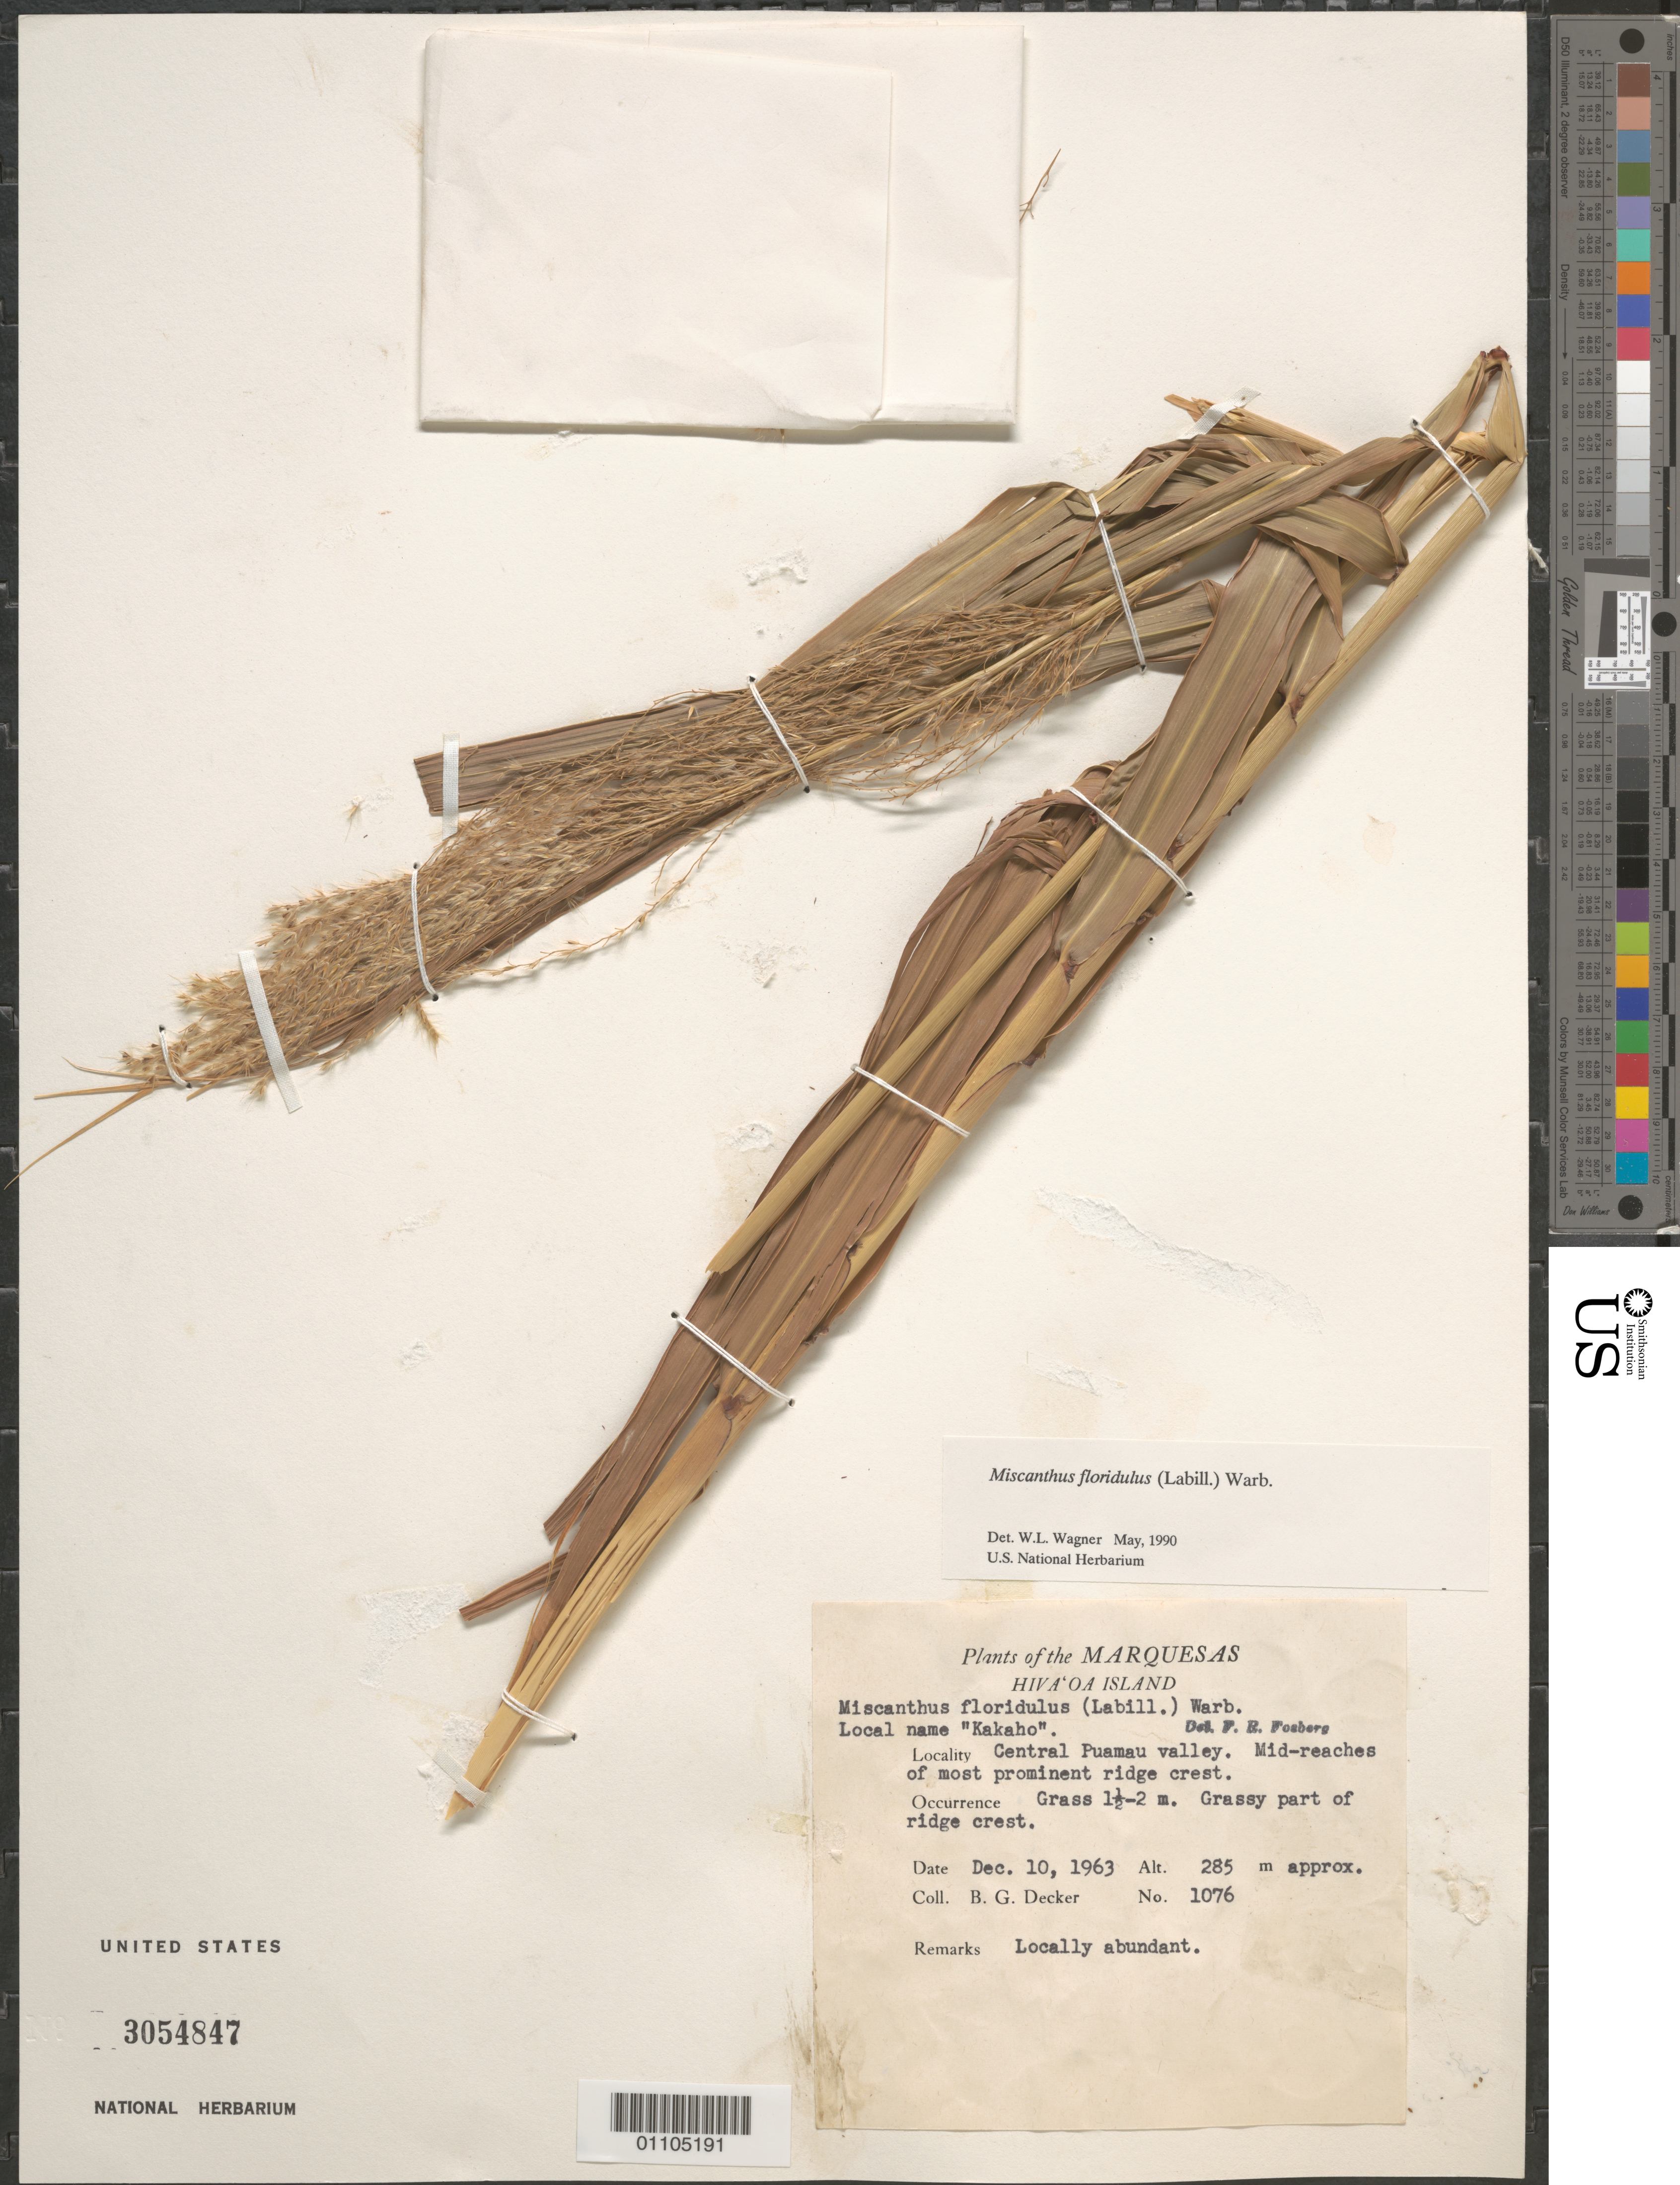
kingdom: Plantae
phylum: Tracheophyta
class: Liliopsida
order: Poales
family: Poaceae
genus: Miscanthus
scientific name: Miscanthus floridulus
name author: (Labill.) Warb.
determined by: Wagner, W. L., (BOT), Smithsonian Institution - National Museum of Natural History (UNITED STATES)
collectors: B. G. Decker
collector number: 1076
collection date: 1963-12-10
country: French Polynesia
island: Hiva Oa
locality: central Puamau Valley, mid-reaches of crest of most prominent ridge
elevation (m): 285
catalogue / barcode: US 3054847